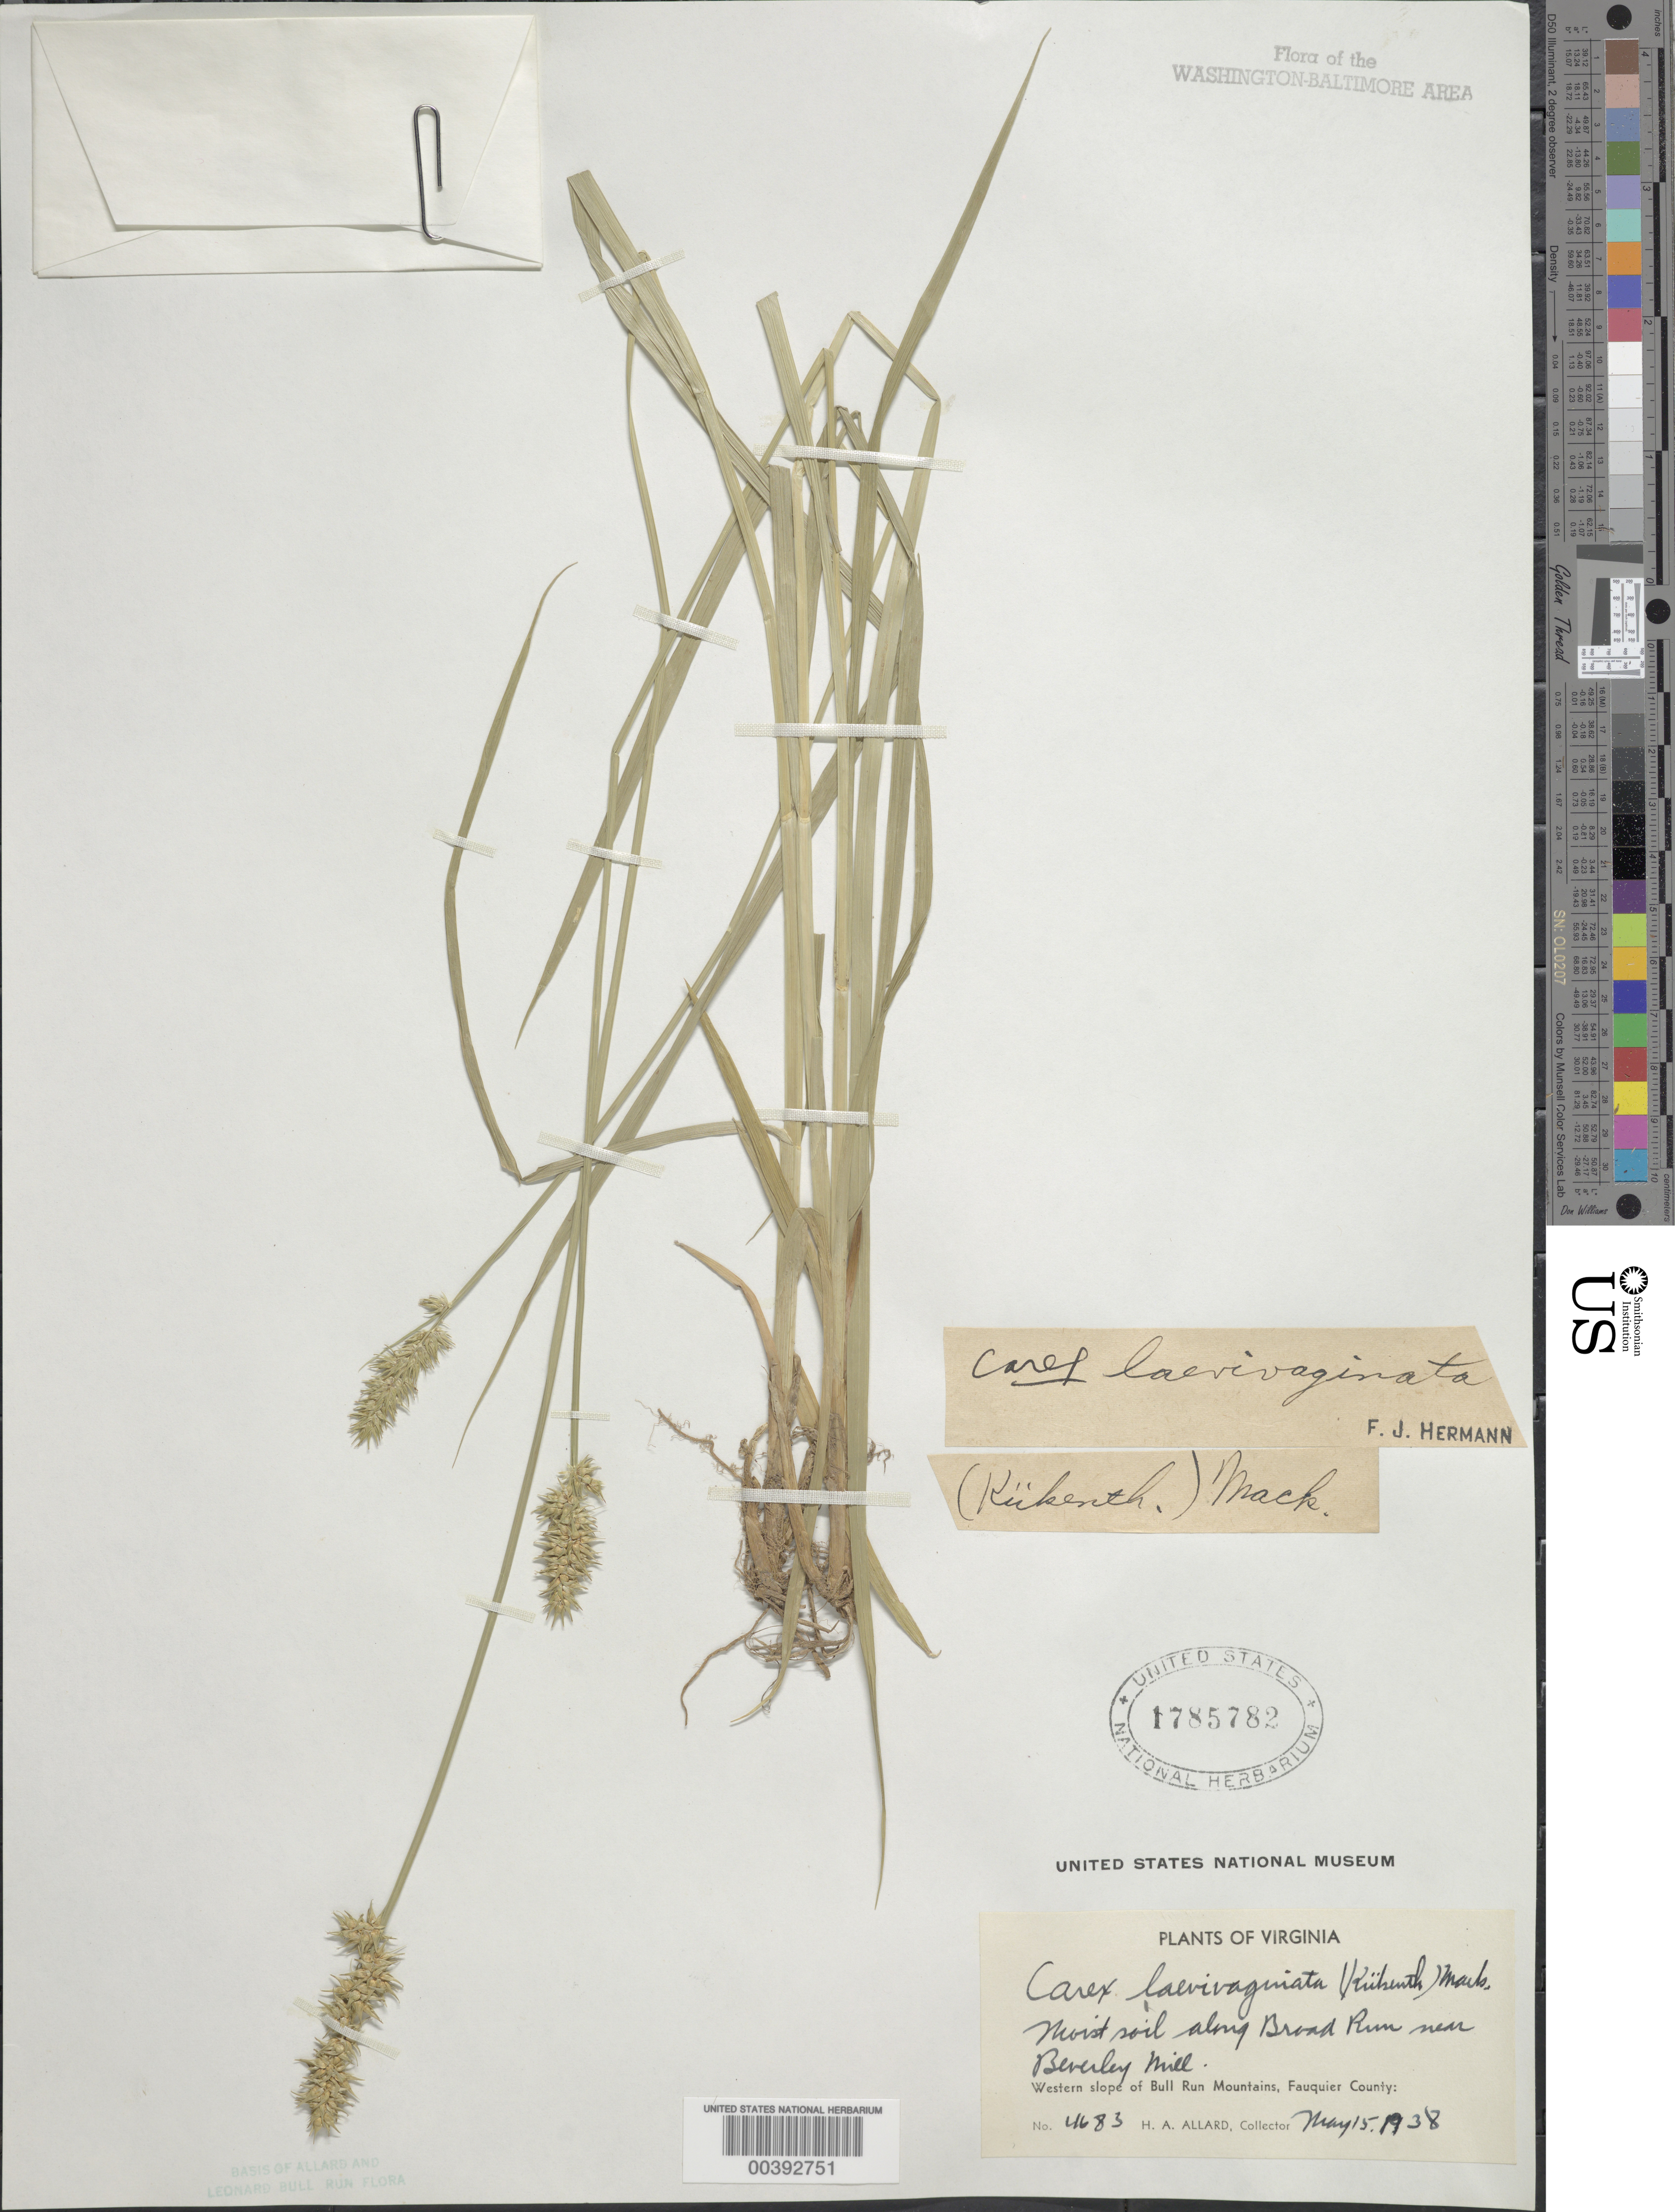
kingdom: Plantae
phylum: Tracheophyta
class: Liliopsida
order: Poales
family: Cyperaceae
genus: Carex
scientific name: Carex laevivaginata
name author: (Kük.) Mack.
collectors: H. A. Allard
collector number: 4683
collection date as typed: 15 May 1938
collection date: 1938-05-15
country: United States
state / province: Virginia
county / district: Fauquier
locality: Broad Run above Beverley Mill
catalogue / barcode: US 1785782